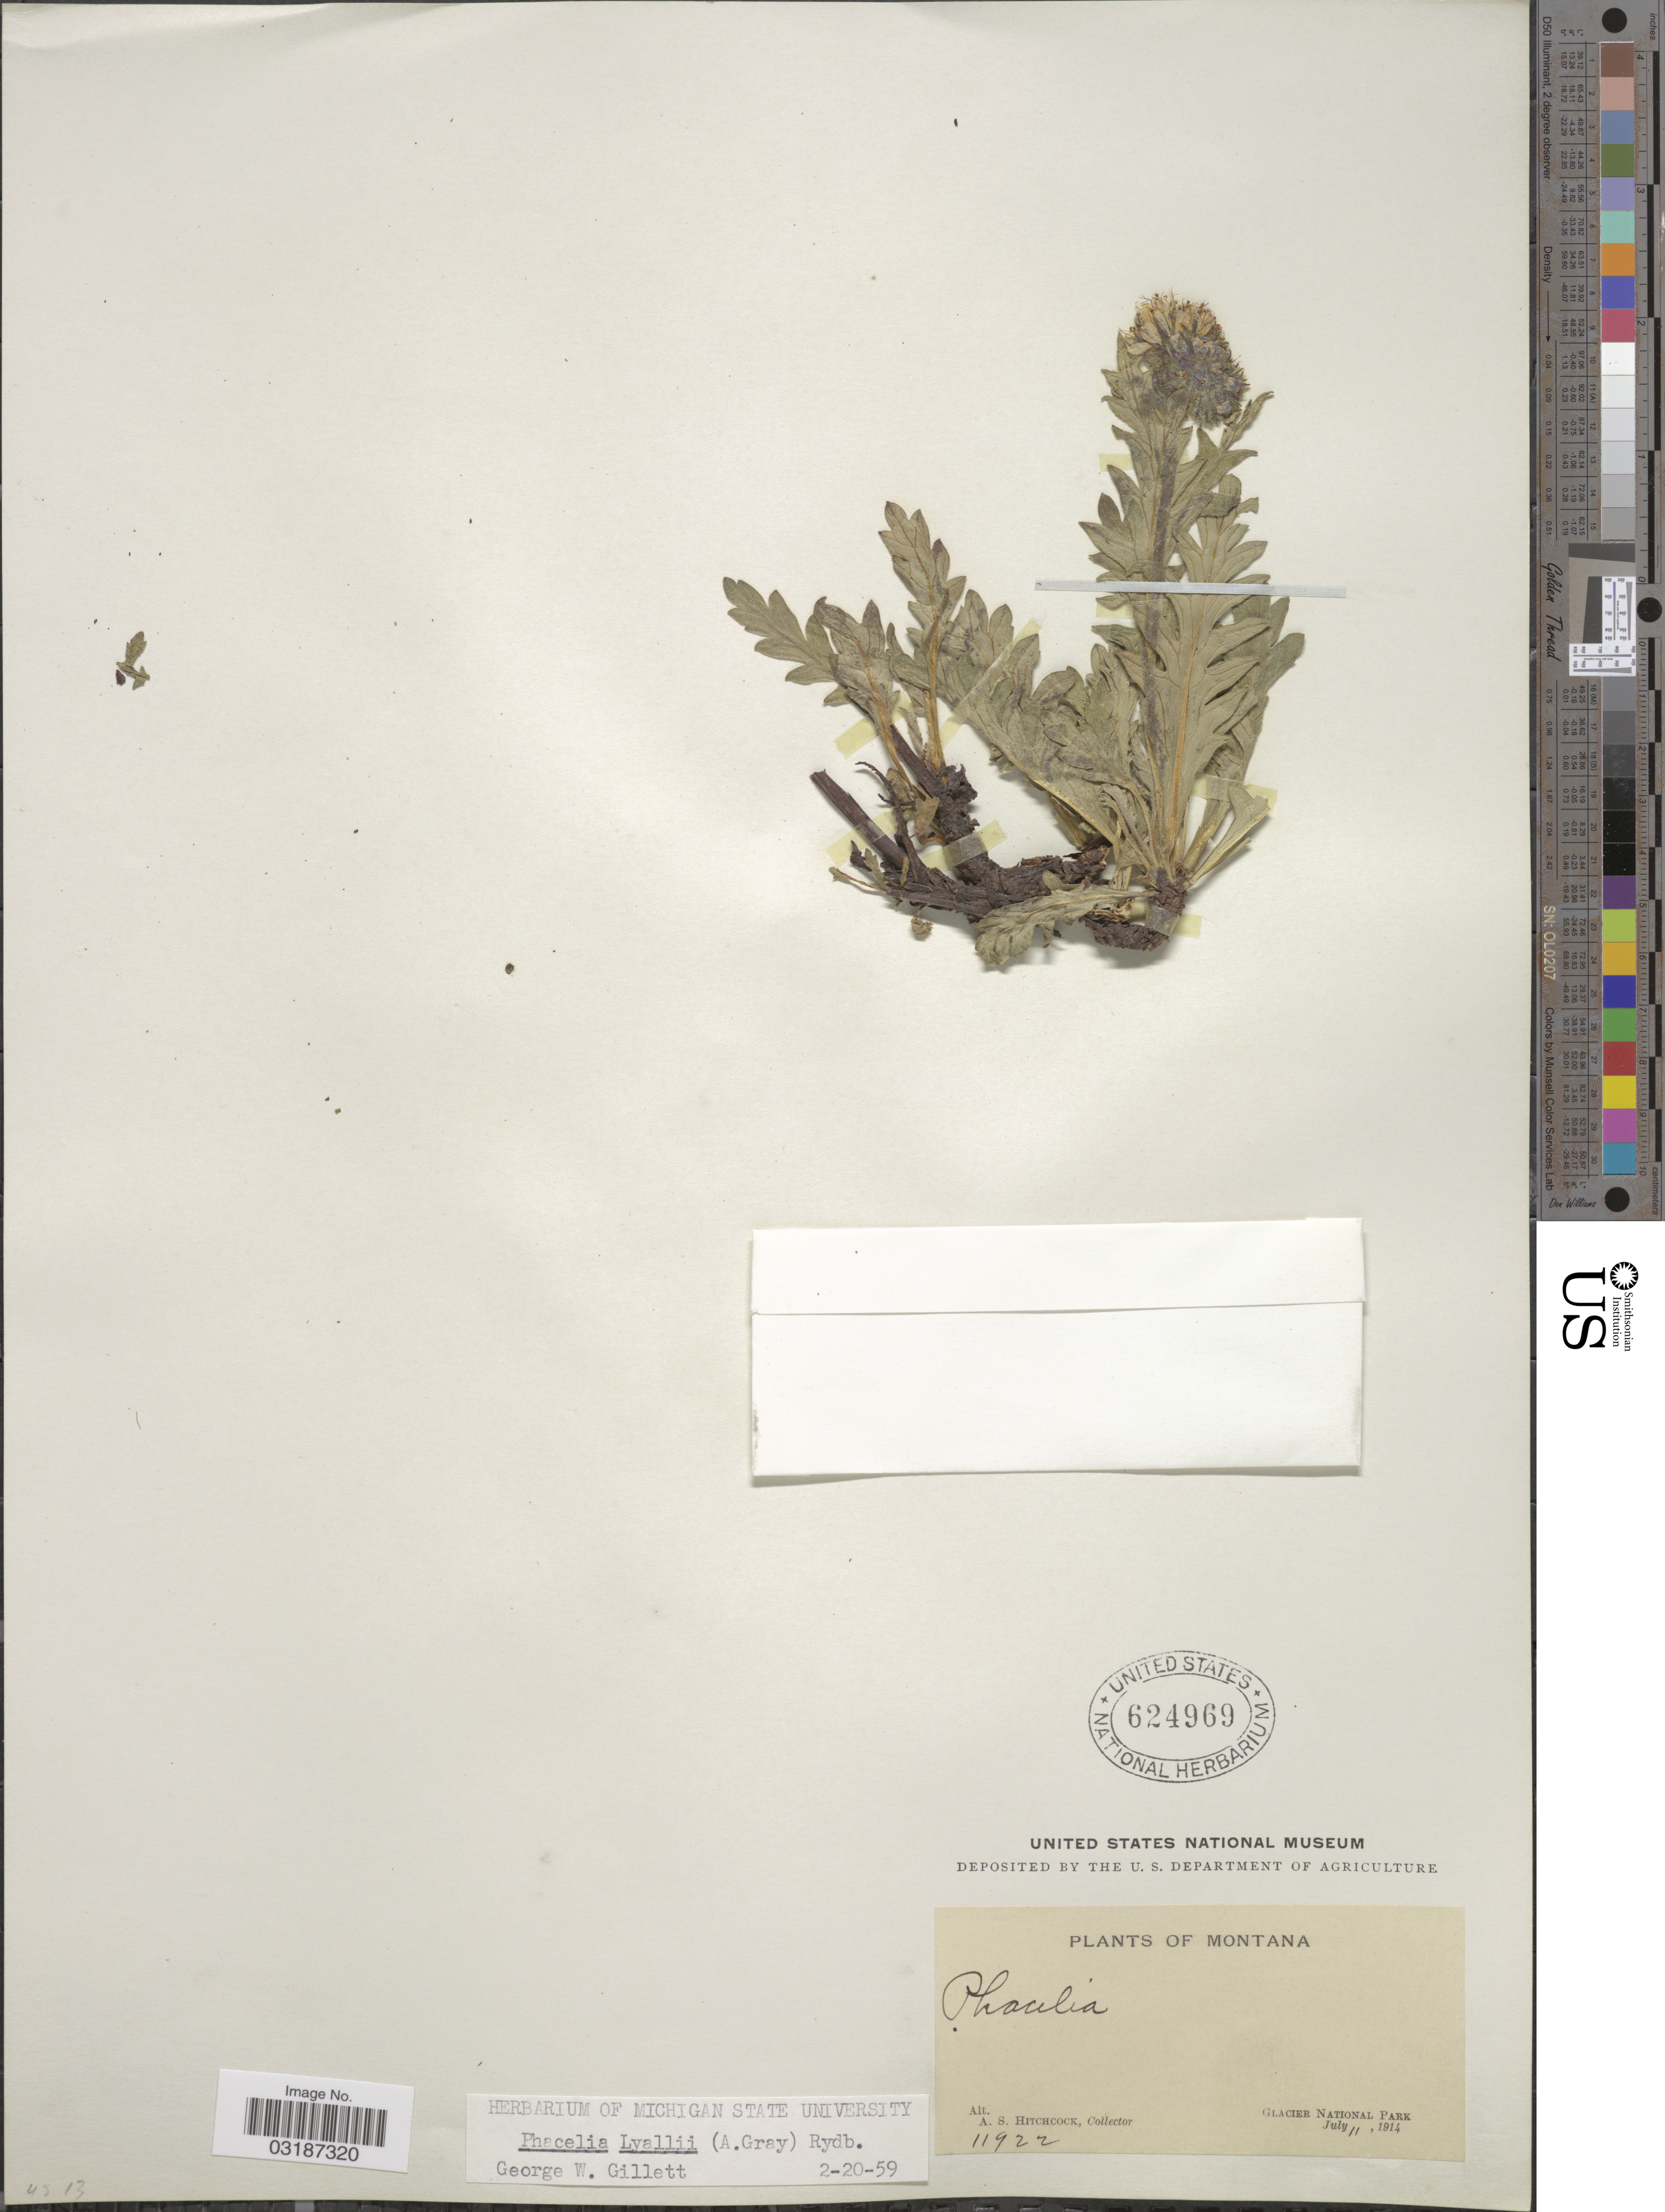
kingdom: Plantae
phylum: Tracheophyta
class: Magnoliopsida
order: Boraginales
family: Hydrophyllaceae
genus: Phacelia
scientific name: Phacelia lyallii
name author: (A. Gray) Rydb.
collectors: A. S. Hitchcock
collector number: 11922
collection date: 1914-07-11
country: United States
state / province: Montana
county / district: Flathead / Glacier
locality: Glacier National Park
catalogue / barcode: US 624969